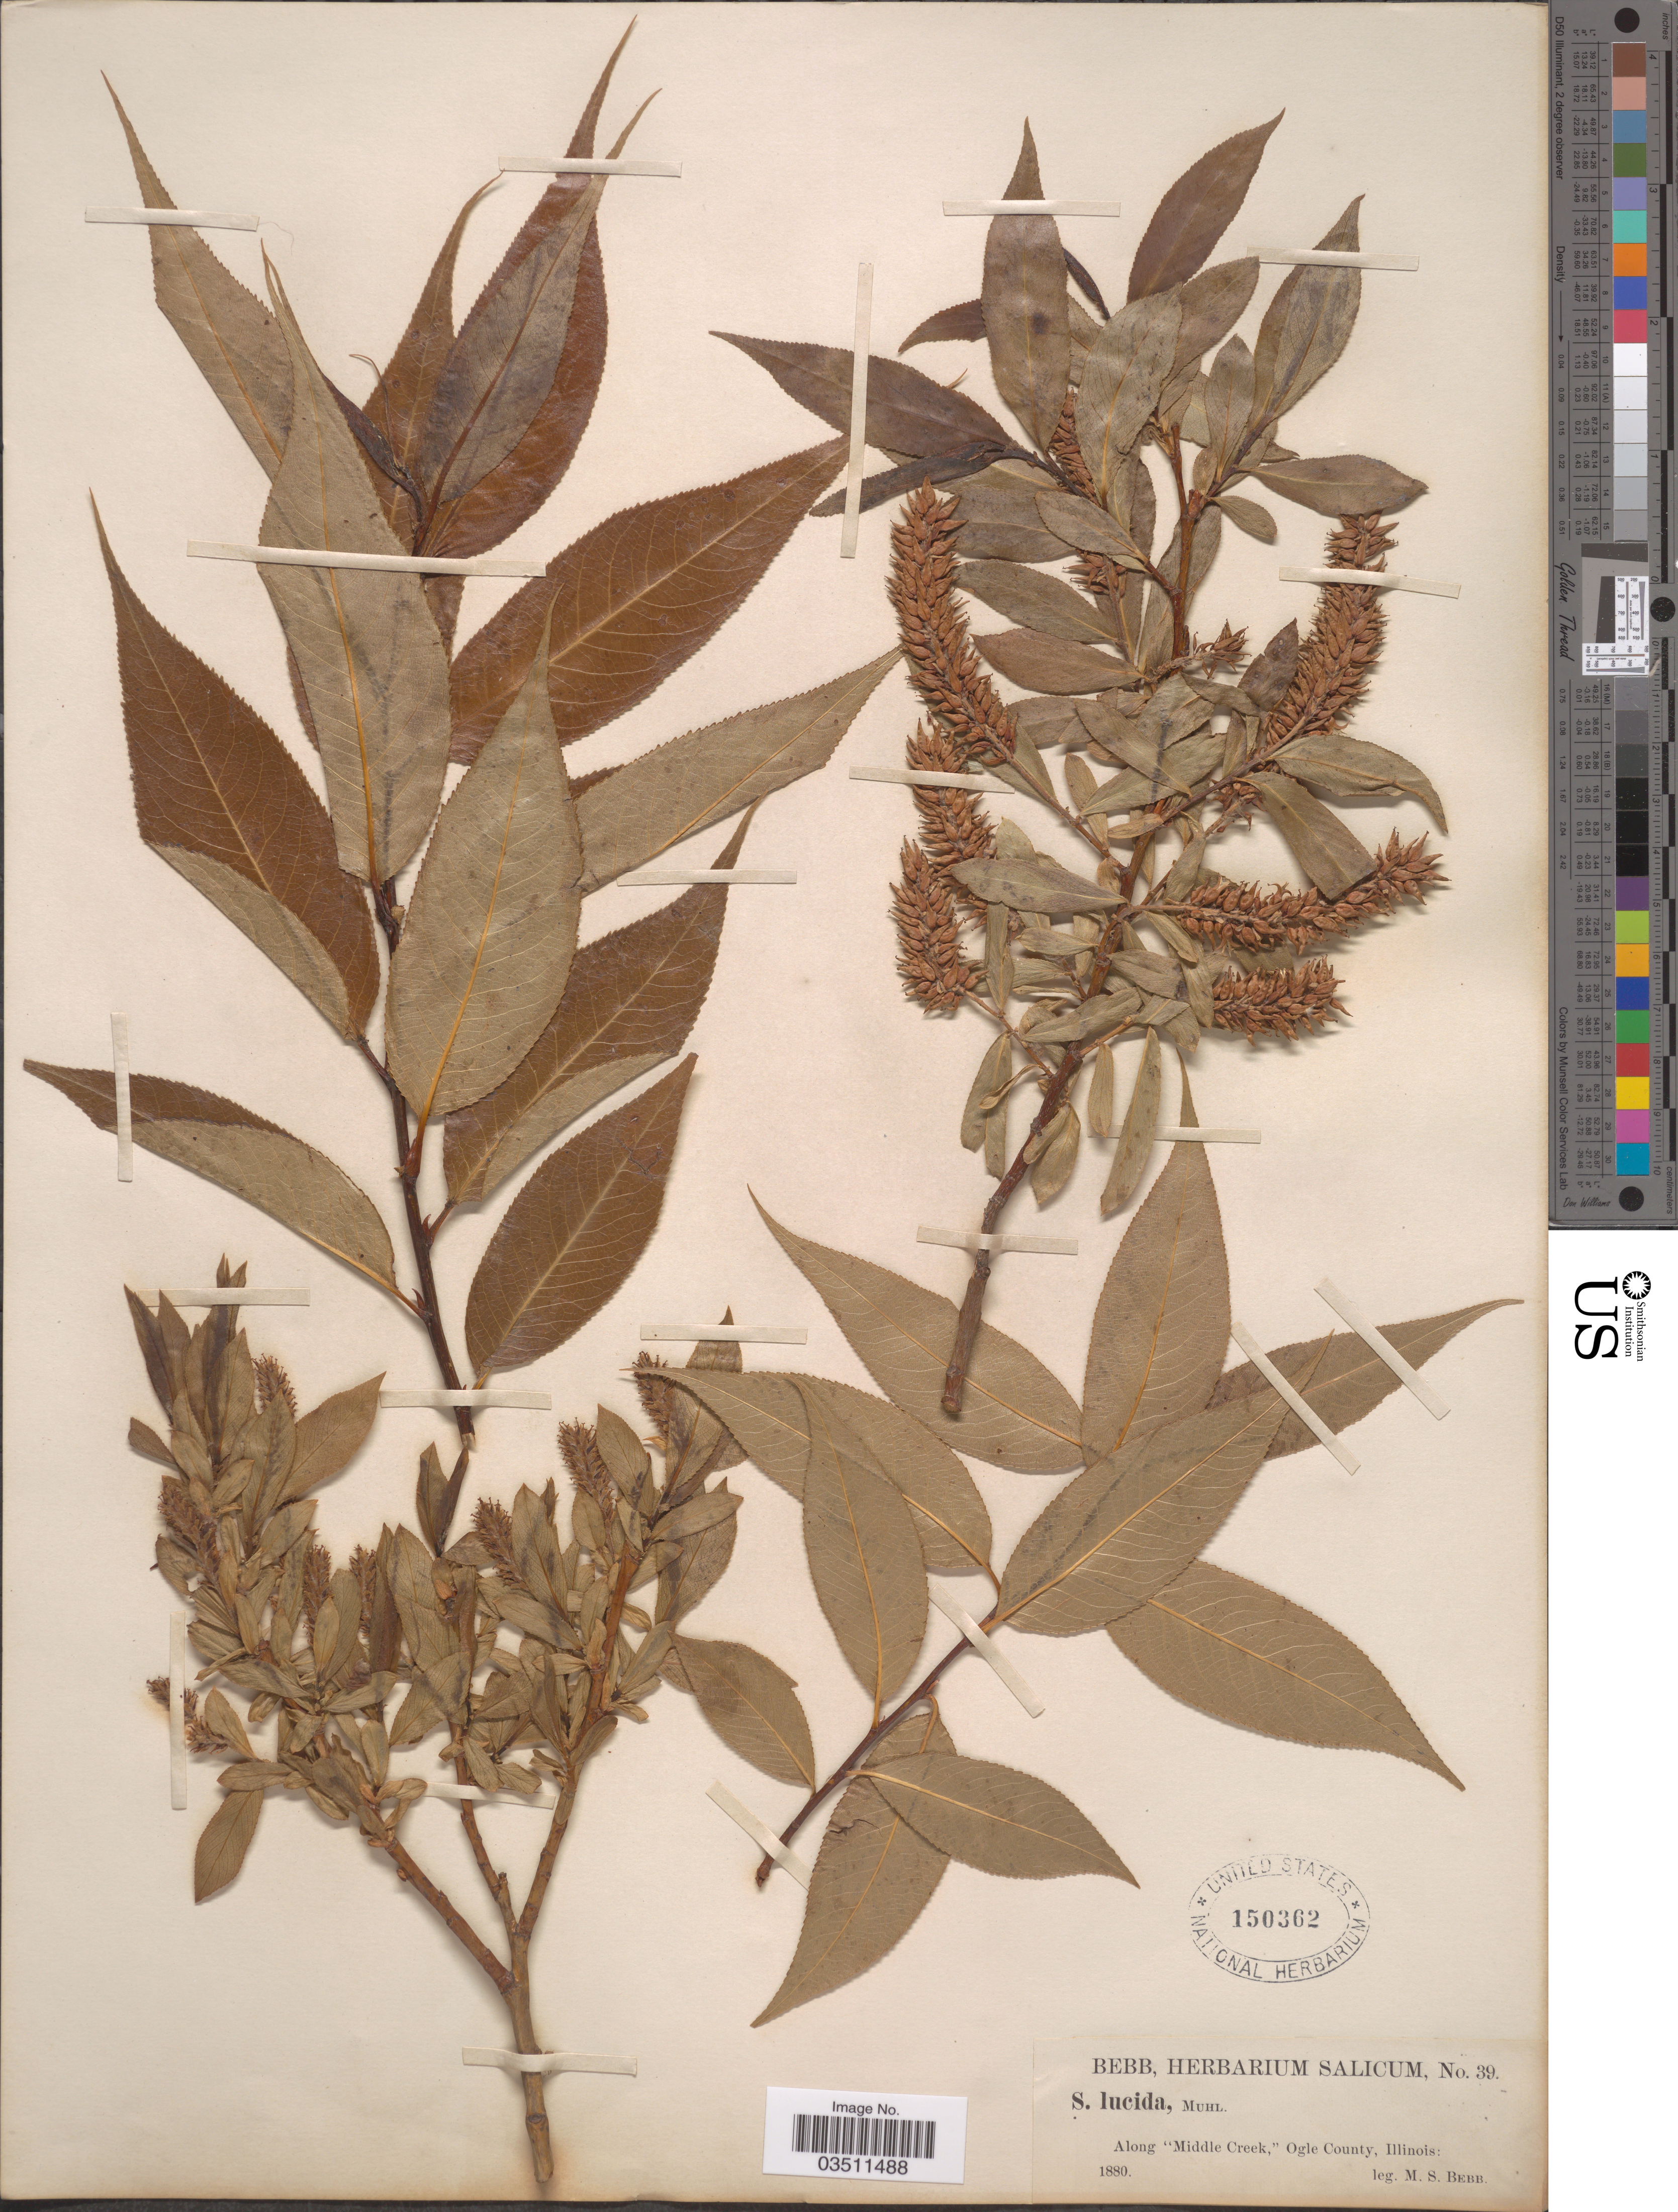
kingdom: Plantae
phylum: Tracheophyta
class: Magnoliopsida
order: Malpighiales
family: Salicaceae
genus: Salix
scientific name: Salix lucida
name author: Muhl.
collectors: M. Bebb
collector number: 39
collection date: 1880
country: United States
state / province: Illinois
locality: Along "Middle Creek," Ogle County.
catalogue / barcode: US 150362